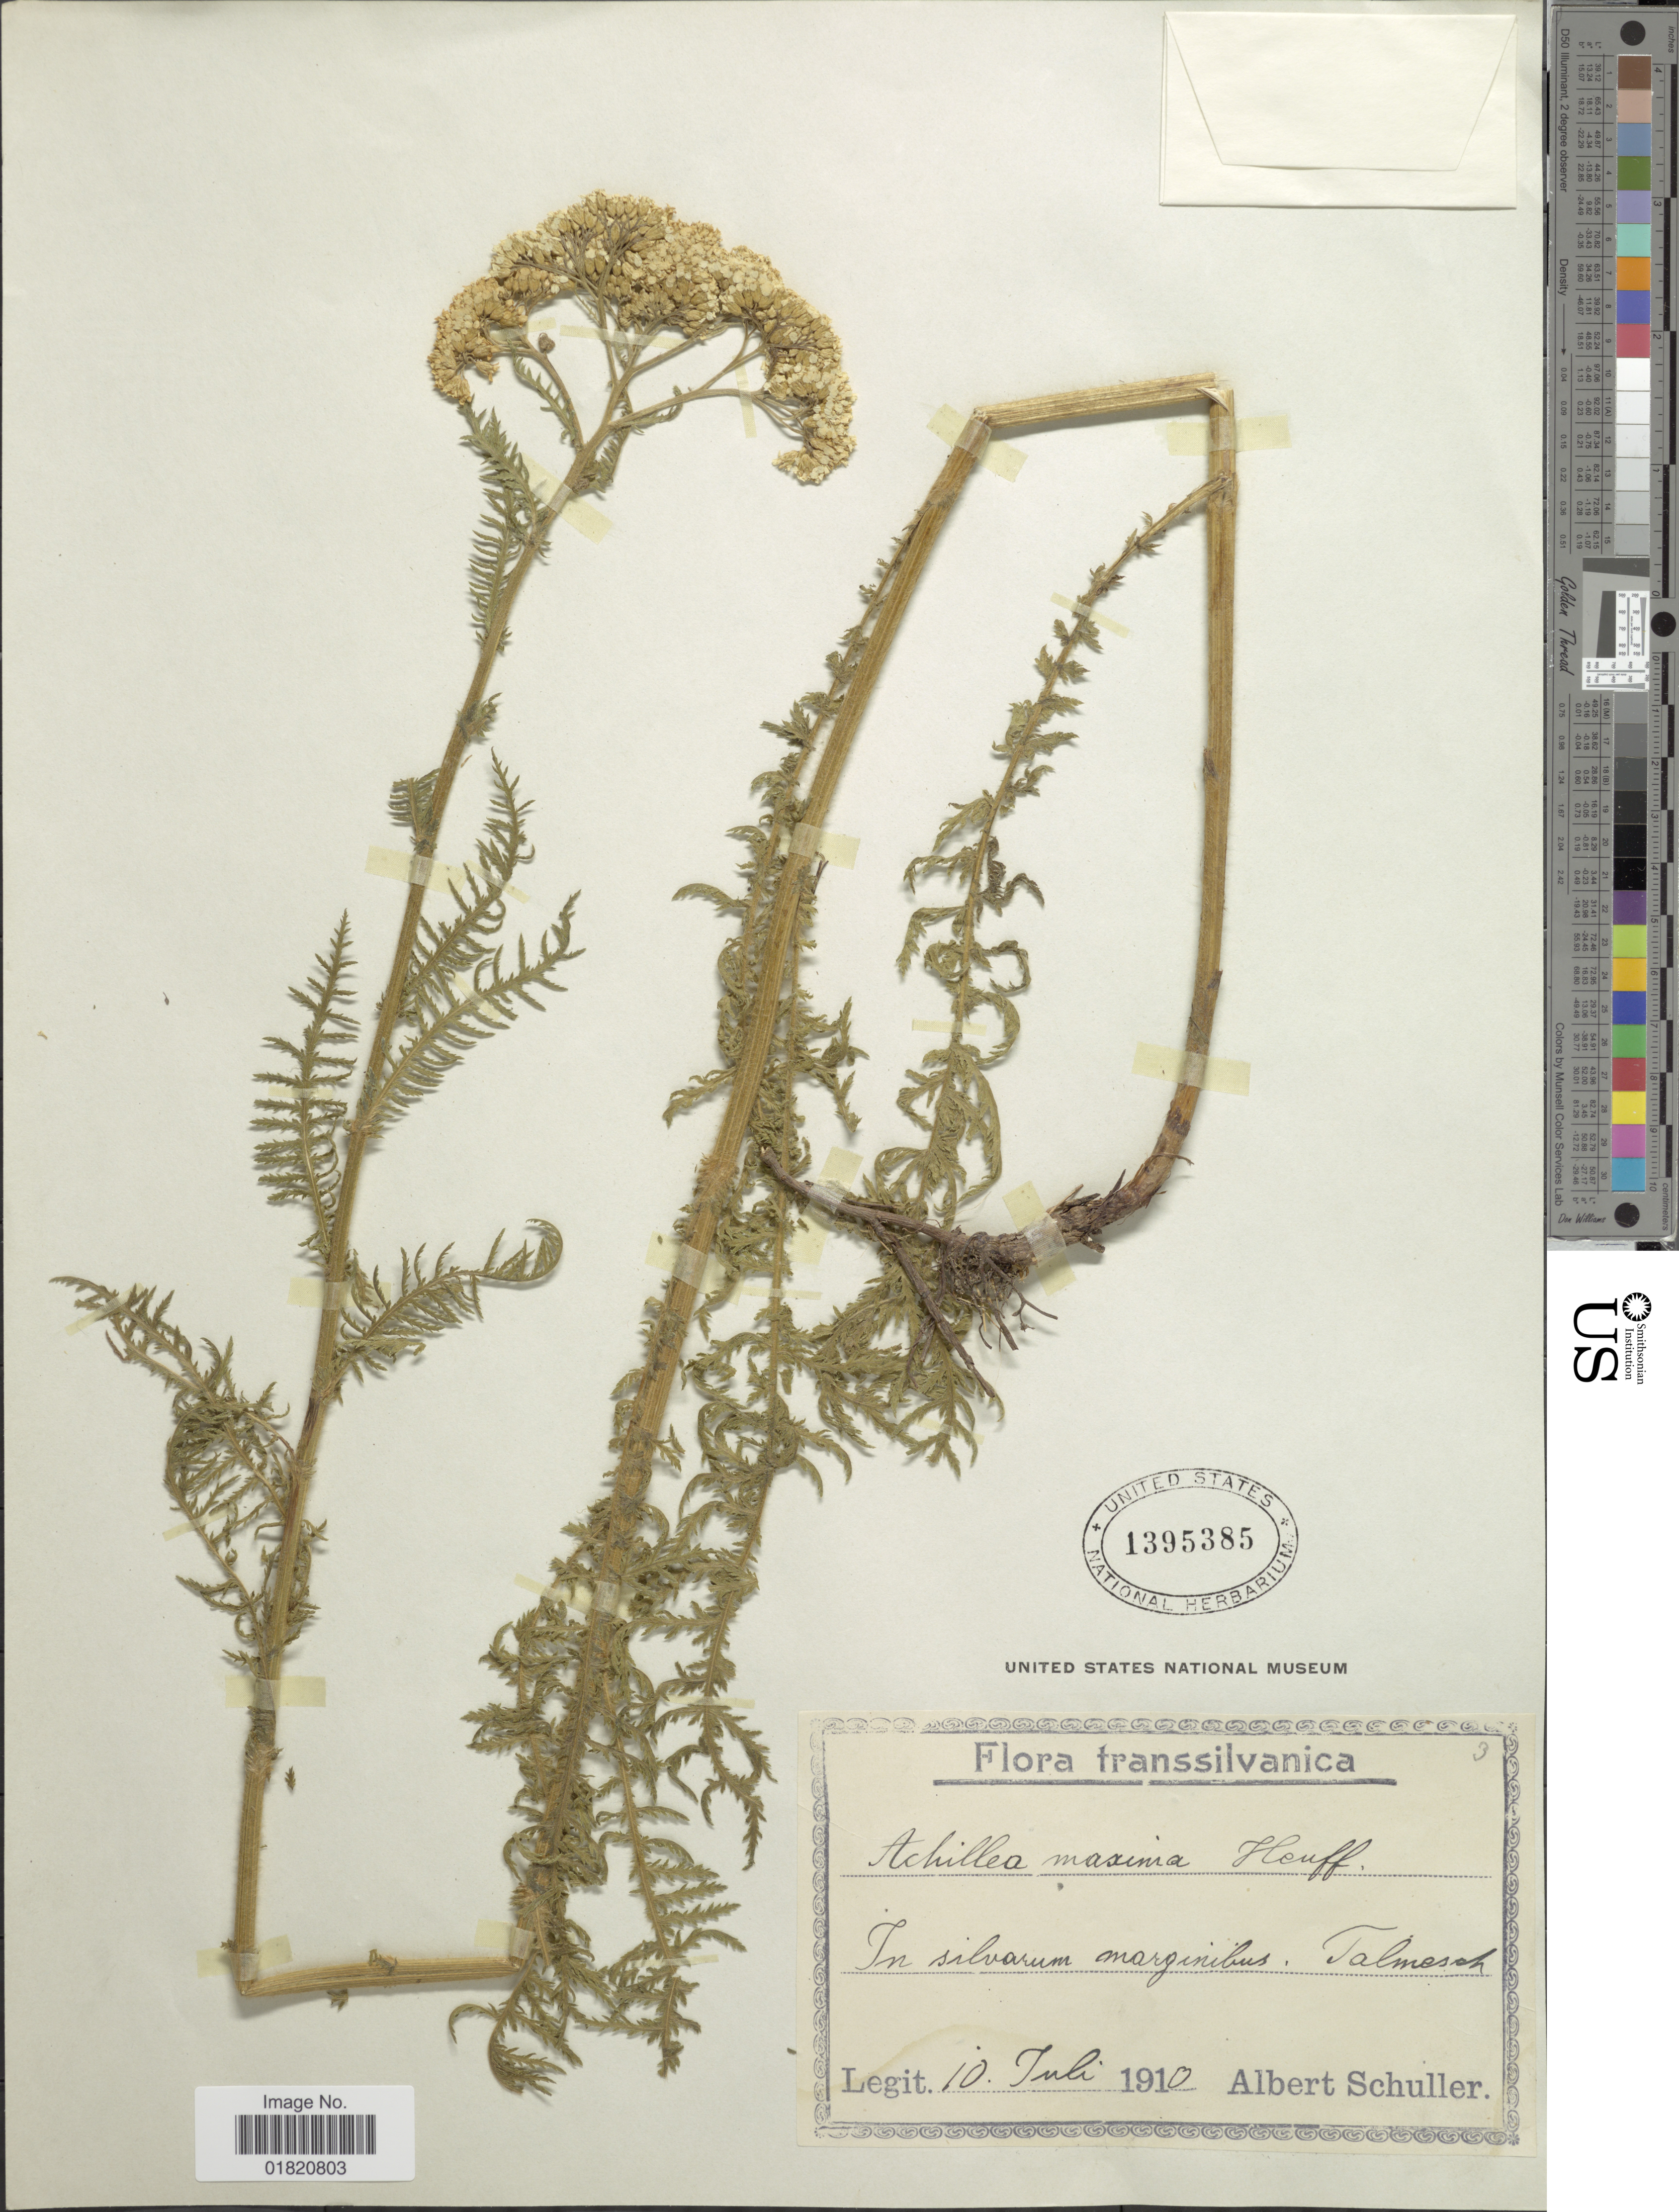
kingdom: Plantae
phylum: Tracheophyta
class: Magnoliopsida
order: Asterales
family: Asteraceae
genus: Achillea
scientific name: Achillea x maxima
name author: Heuff.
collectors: A. Schuller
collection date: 1910-07-10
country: Romania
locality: Transsilvanica. In silvarum marginibus. Talmesah [interpreted]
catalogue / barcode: US 1395385